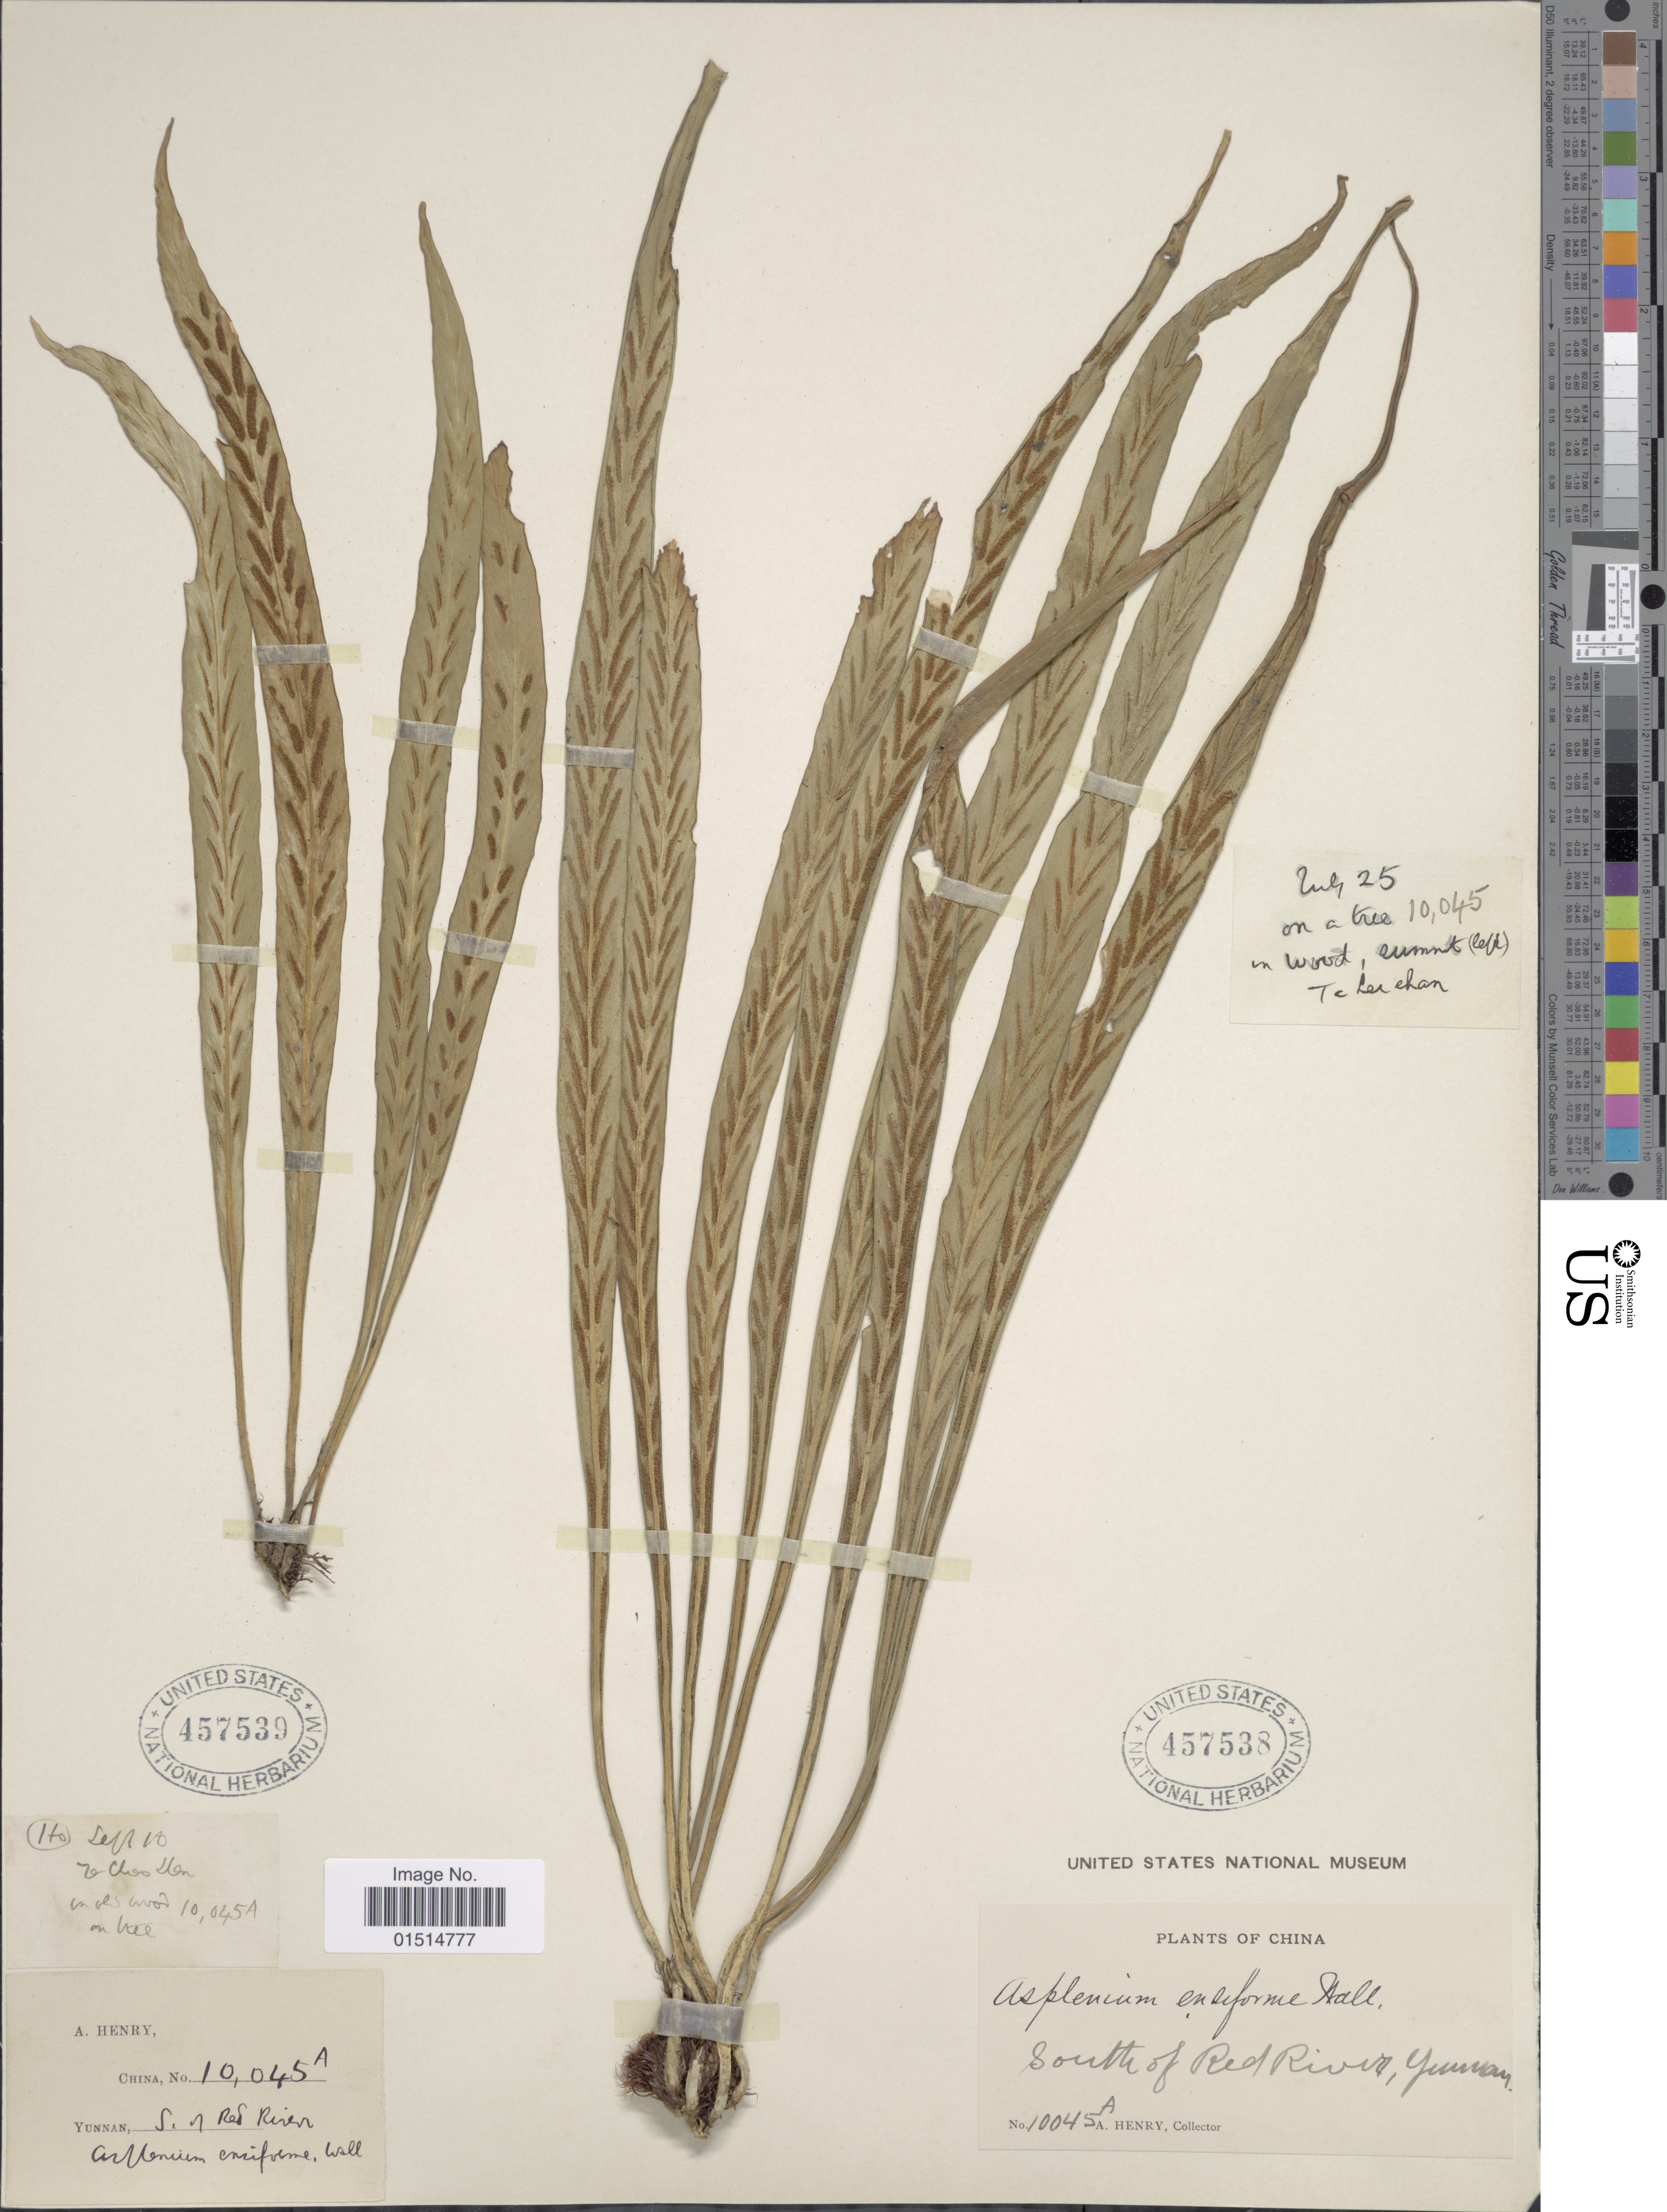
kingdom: Plantae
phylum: Tracheophyta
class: Polypodiopsida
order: Polypodiales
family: Aspleniaceae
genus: Asplenium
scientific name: Asplenium ensiforme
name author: Wall. ex Hook. & Grev.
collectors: A. Henry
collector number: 10045 A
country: China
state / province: Yunnan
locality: South of Red River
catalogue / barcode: US 457538-2